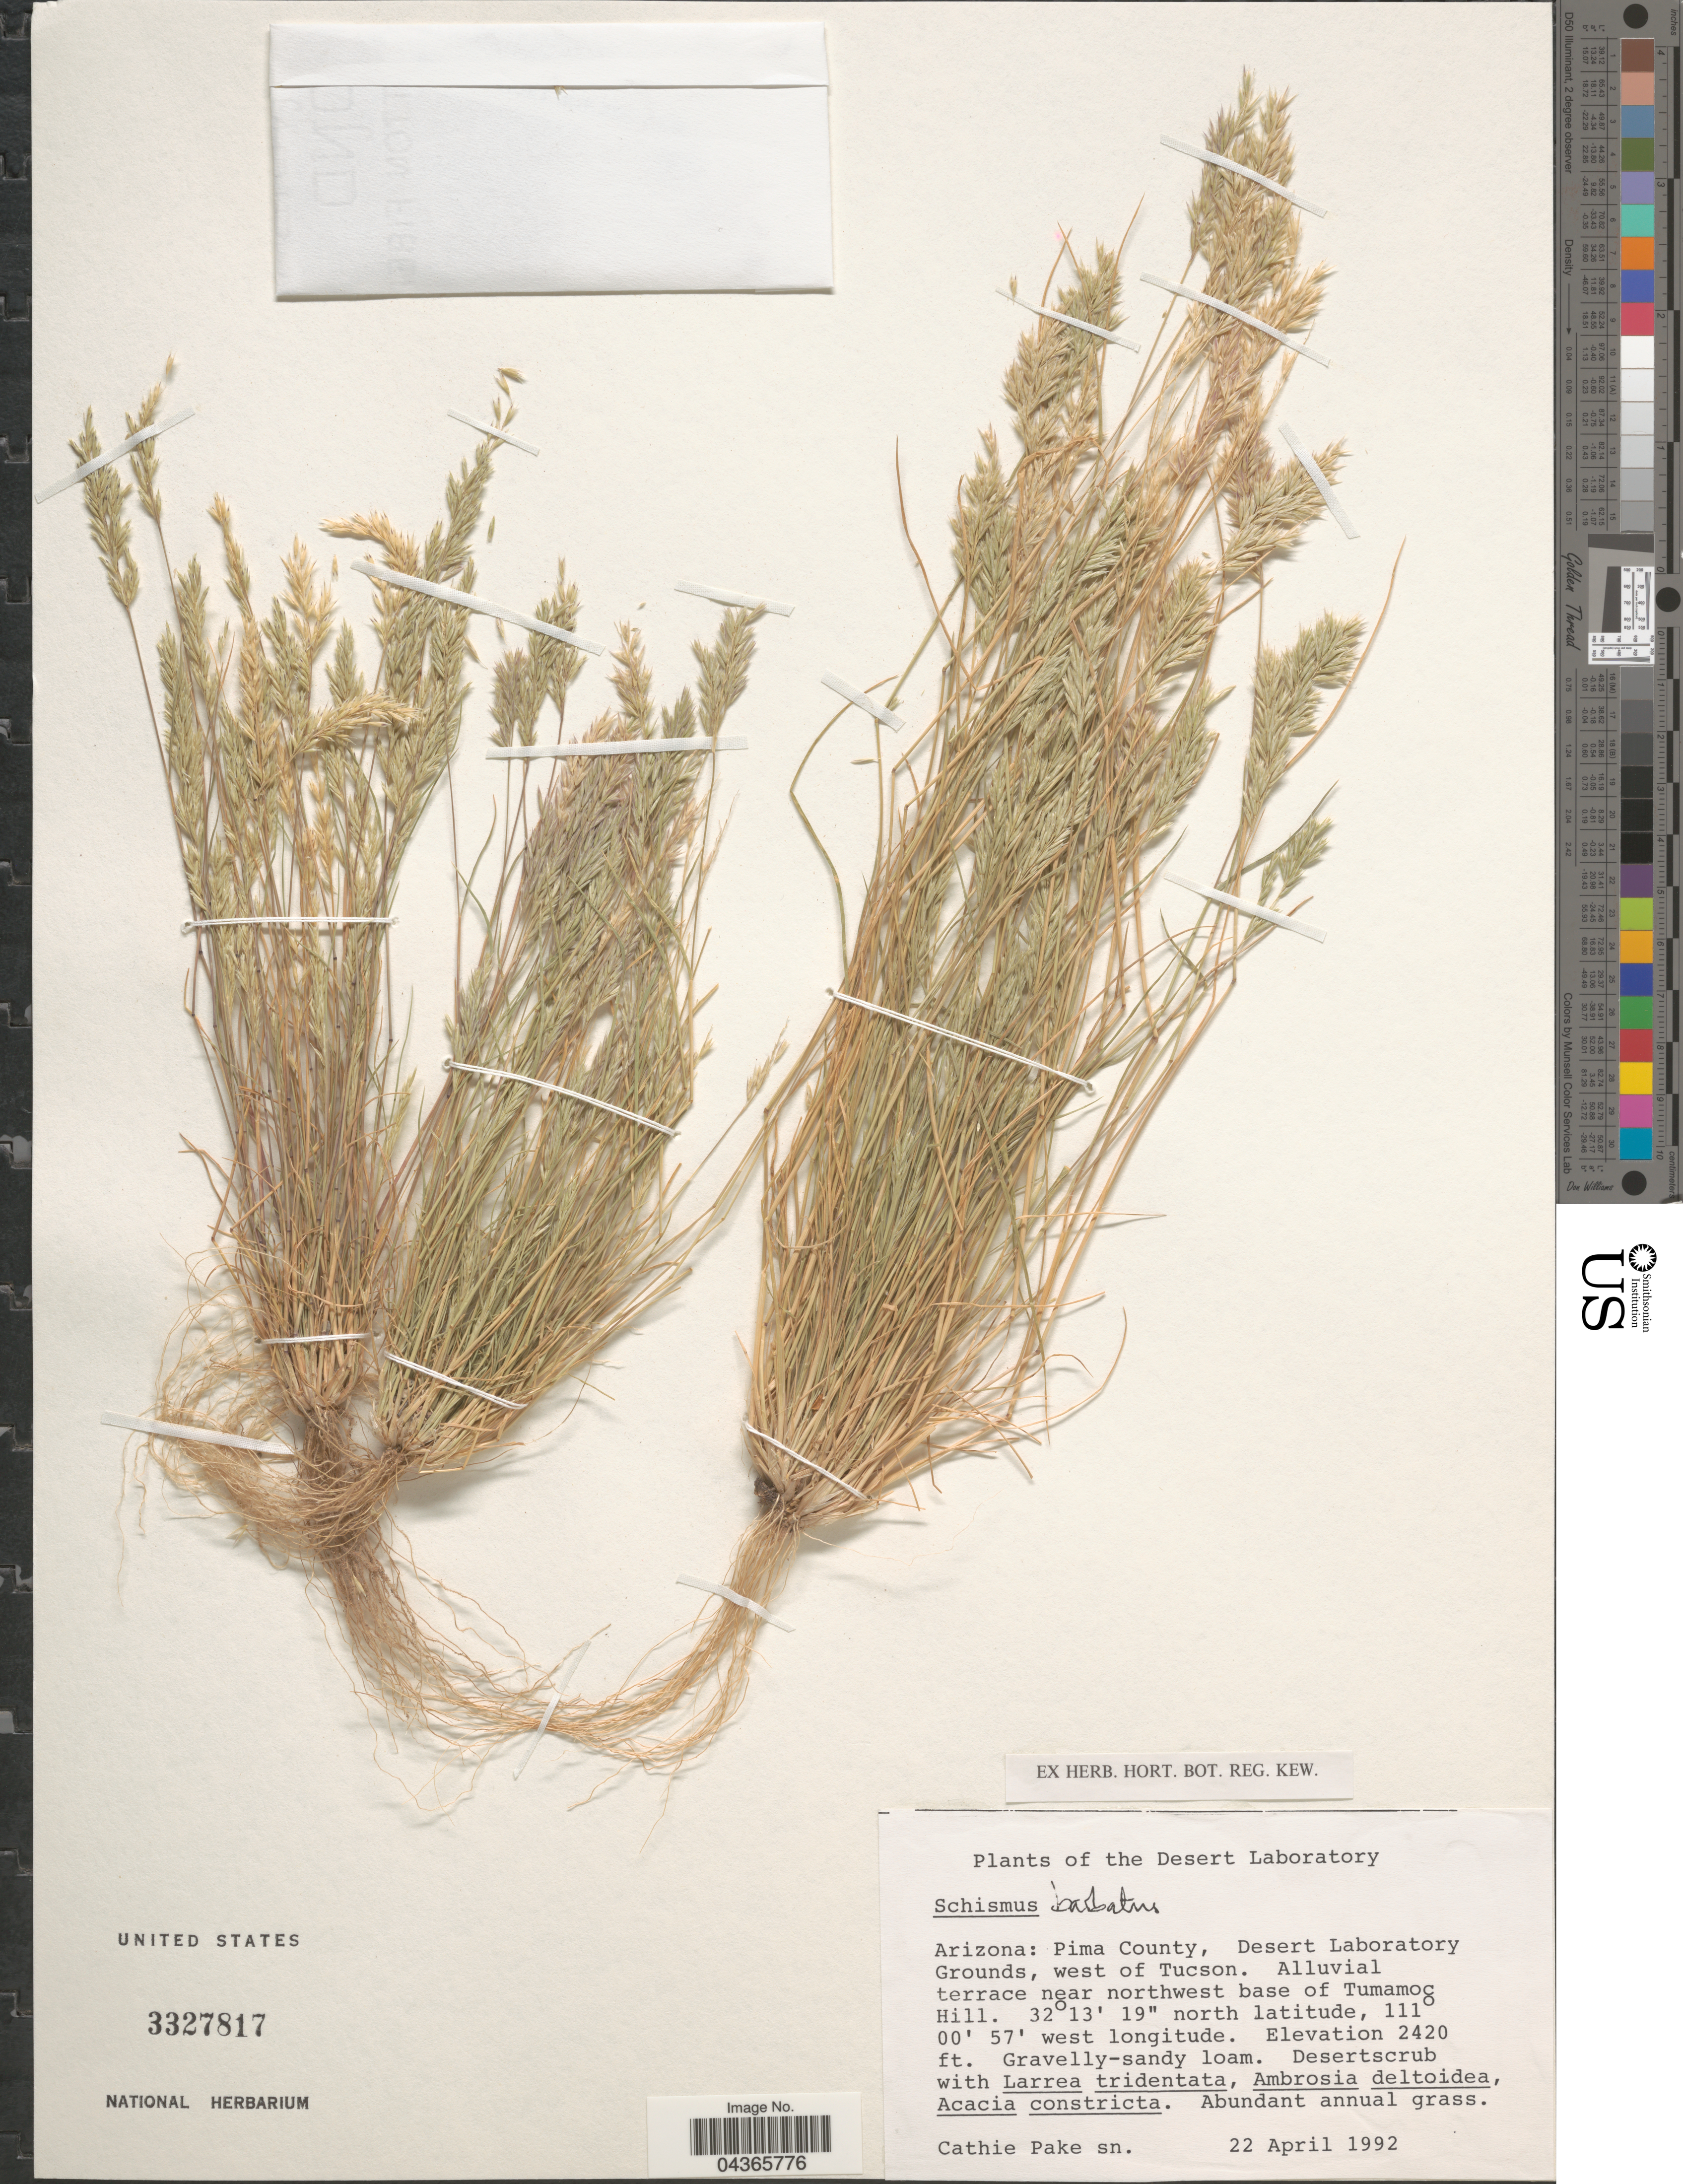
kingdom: Plantae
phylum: Tracheophyta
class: Liliopsida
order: Poales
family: Poaceae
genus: Schismus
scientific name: Schismus barbatus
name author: (L.) Thell.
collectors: C. Pake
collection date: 1992-04-22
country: United States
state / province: Arizona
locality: Desert Laboratory. Pima County, Desert Laboratory Grounds, west of Tucson. Alluvial terrace near northwest base of Tumamoc Hill.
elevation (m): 738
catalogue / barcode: US 3327817